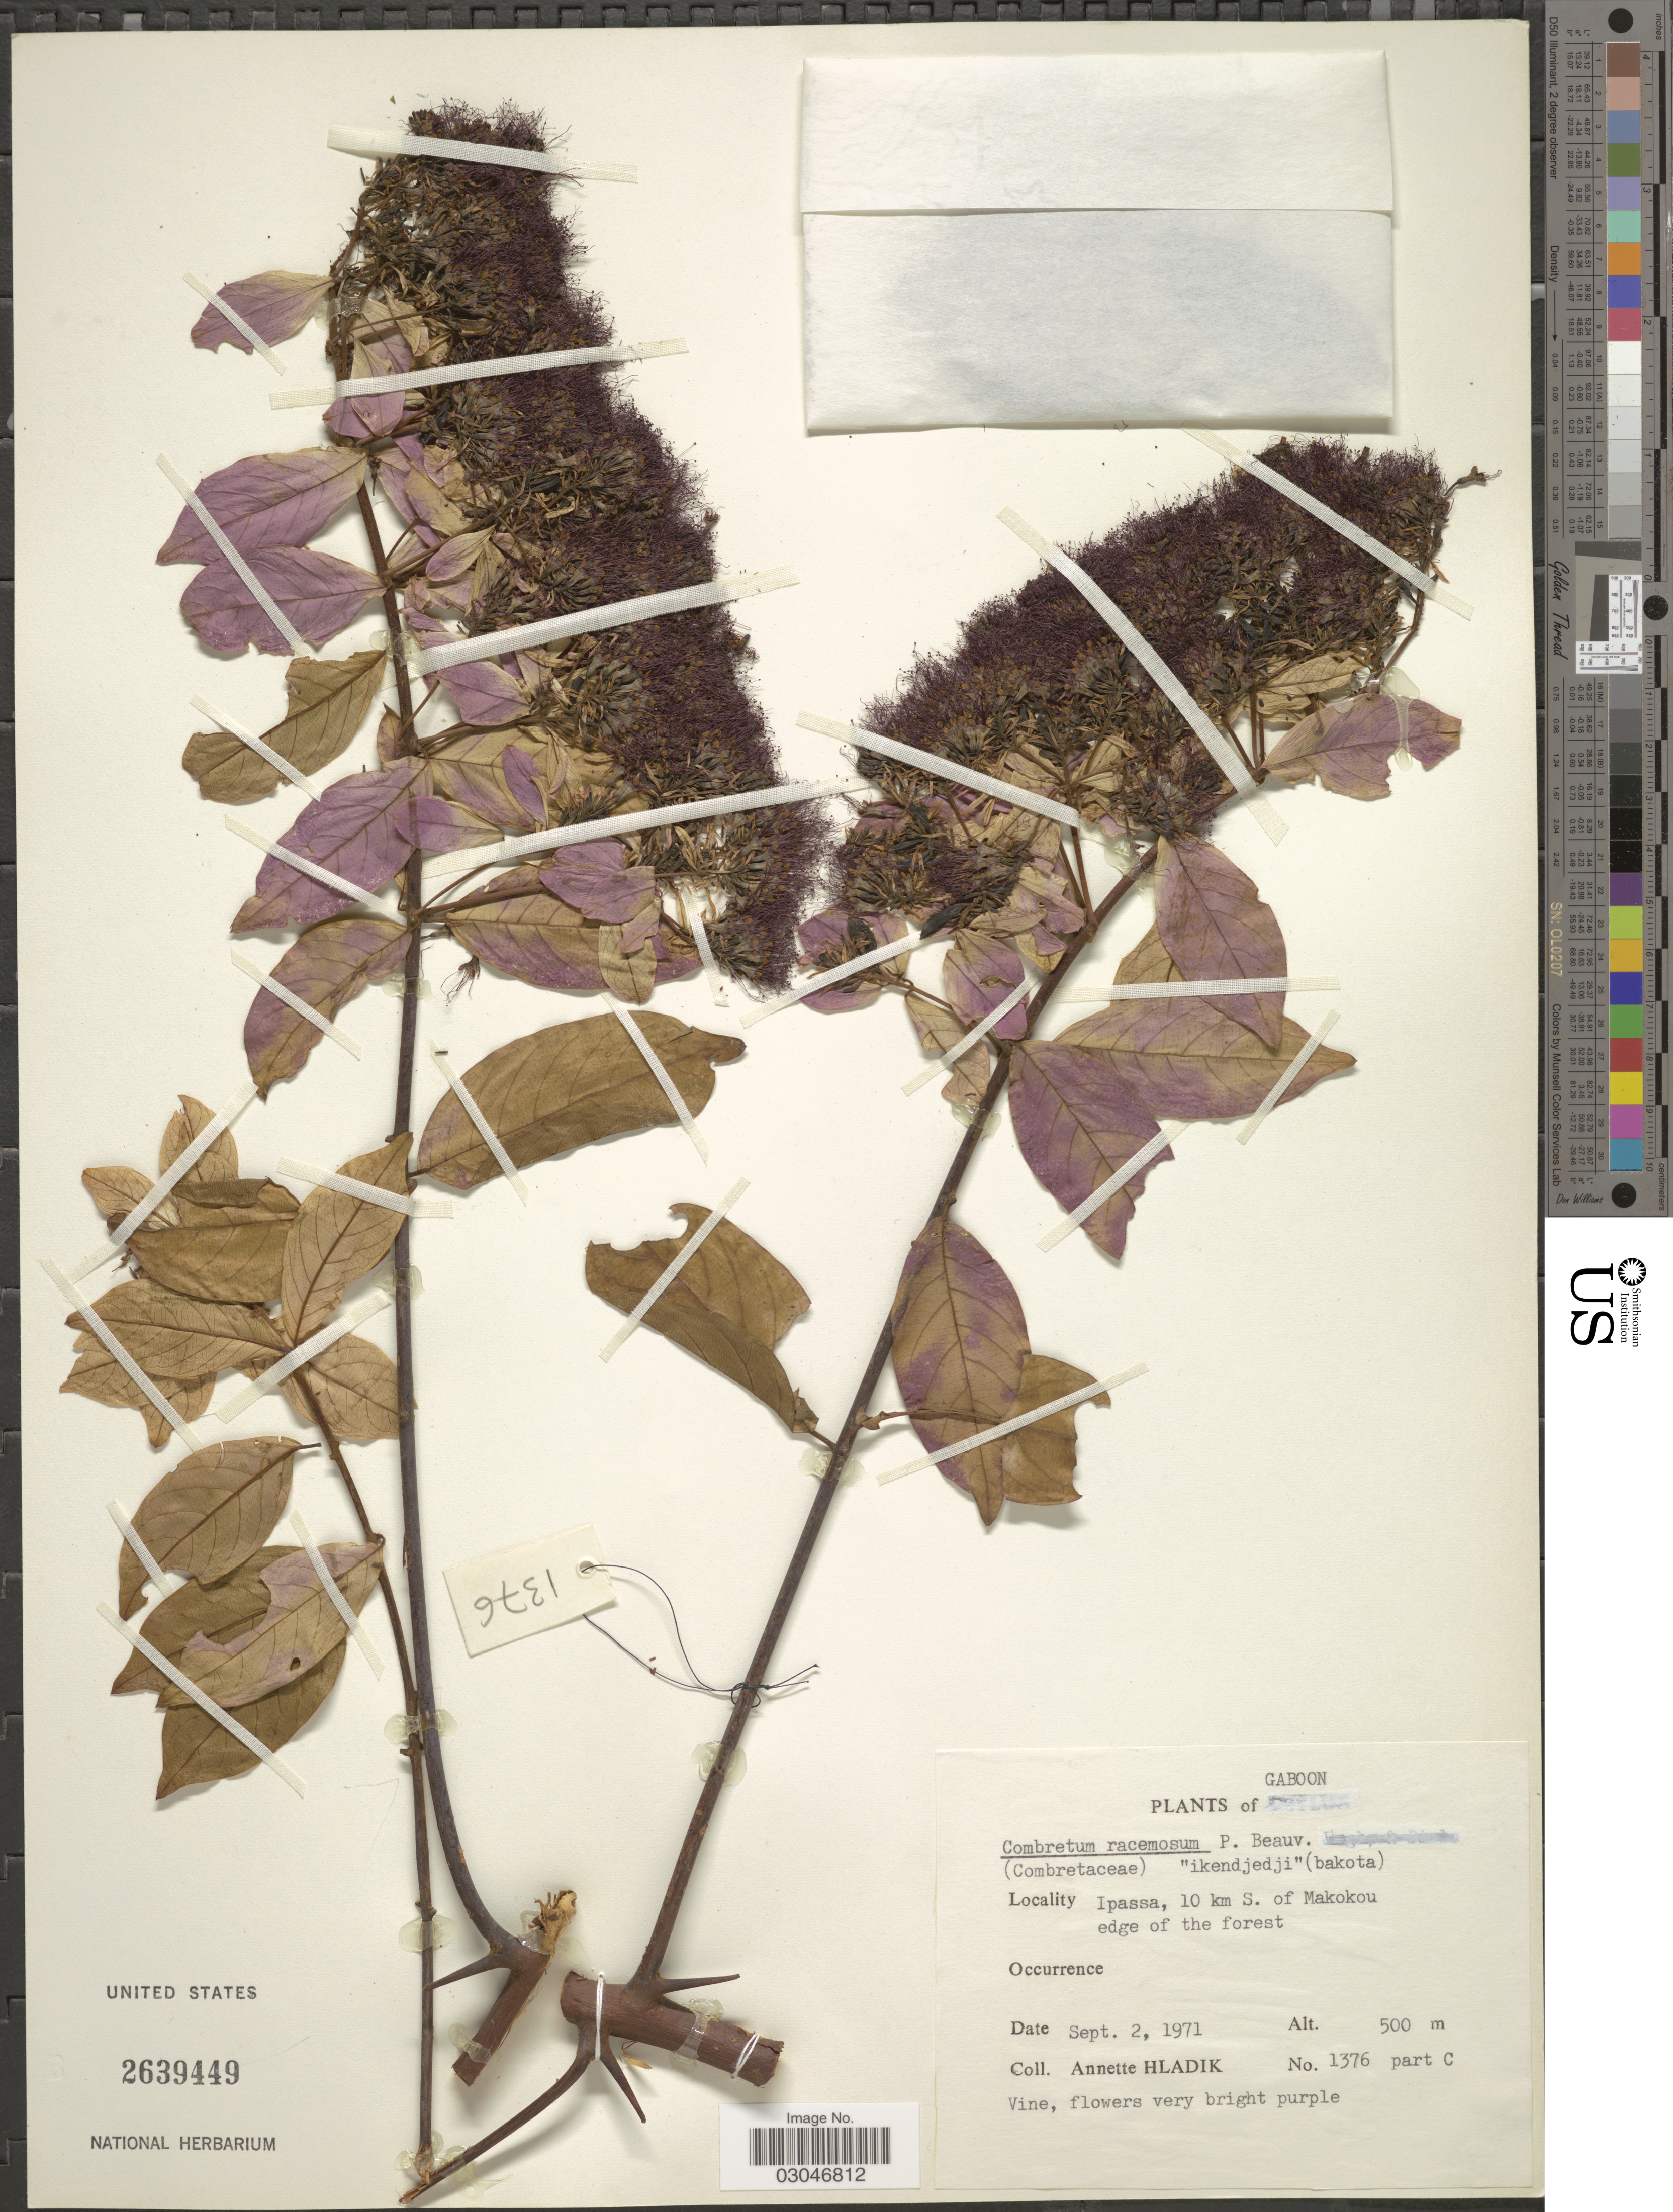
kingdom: Plantae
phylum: Tracheophyta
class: Magnoliopsida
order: Myrtales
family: Combretaceae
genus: Combretum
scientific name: Combretum racemosum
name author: P. Beauv.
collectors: A. Hladik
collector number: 1376 part c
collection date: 1971-09-02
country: Gabon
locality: Ipassa, 10 km S. of Makokou edge of the forest.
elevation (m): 500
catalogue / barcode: US 2639449